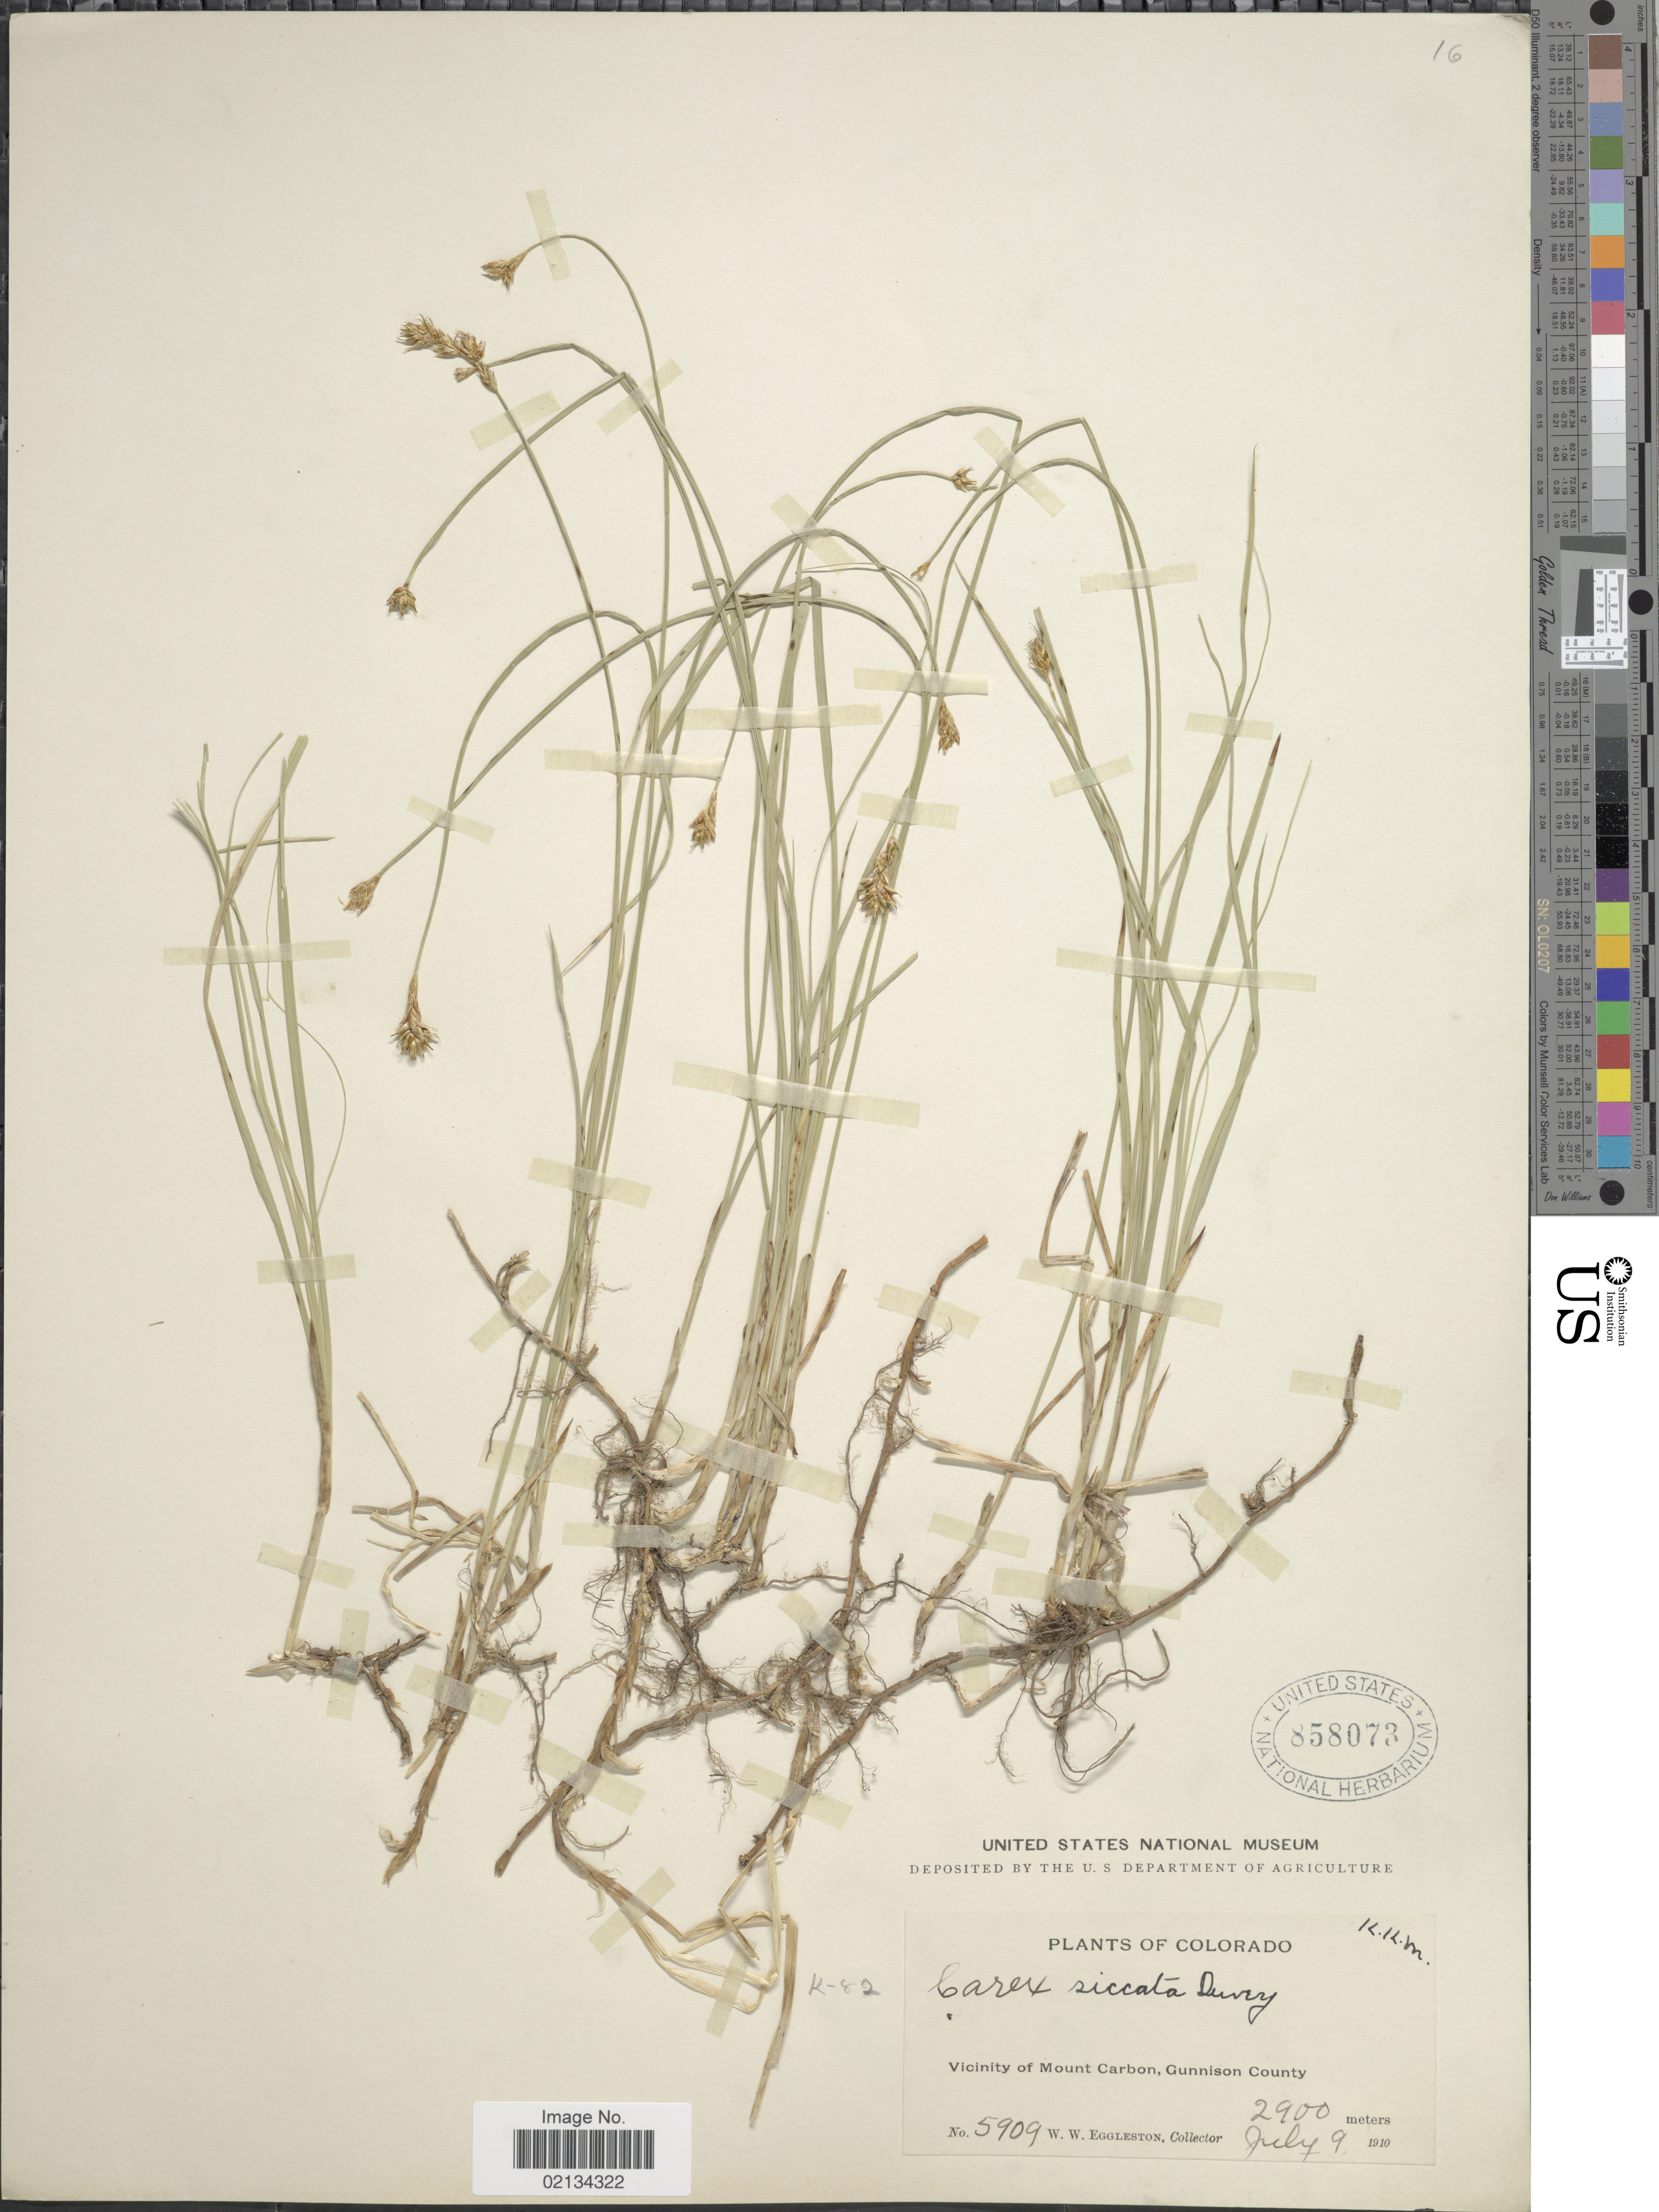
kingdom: Plantae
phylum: Tracheophyta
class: Liliopsida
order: Poales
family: Cyperaceae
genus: Carex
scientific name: Carex siccata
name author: Dewey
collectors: W. W. Eggleston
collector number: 5909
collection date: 1910-07-09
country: United States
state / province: Colorado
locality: Vicinity of Mount Carbon, Gunnison County.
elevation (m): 2900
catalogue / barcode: US 858073